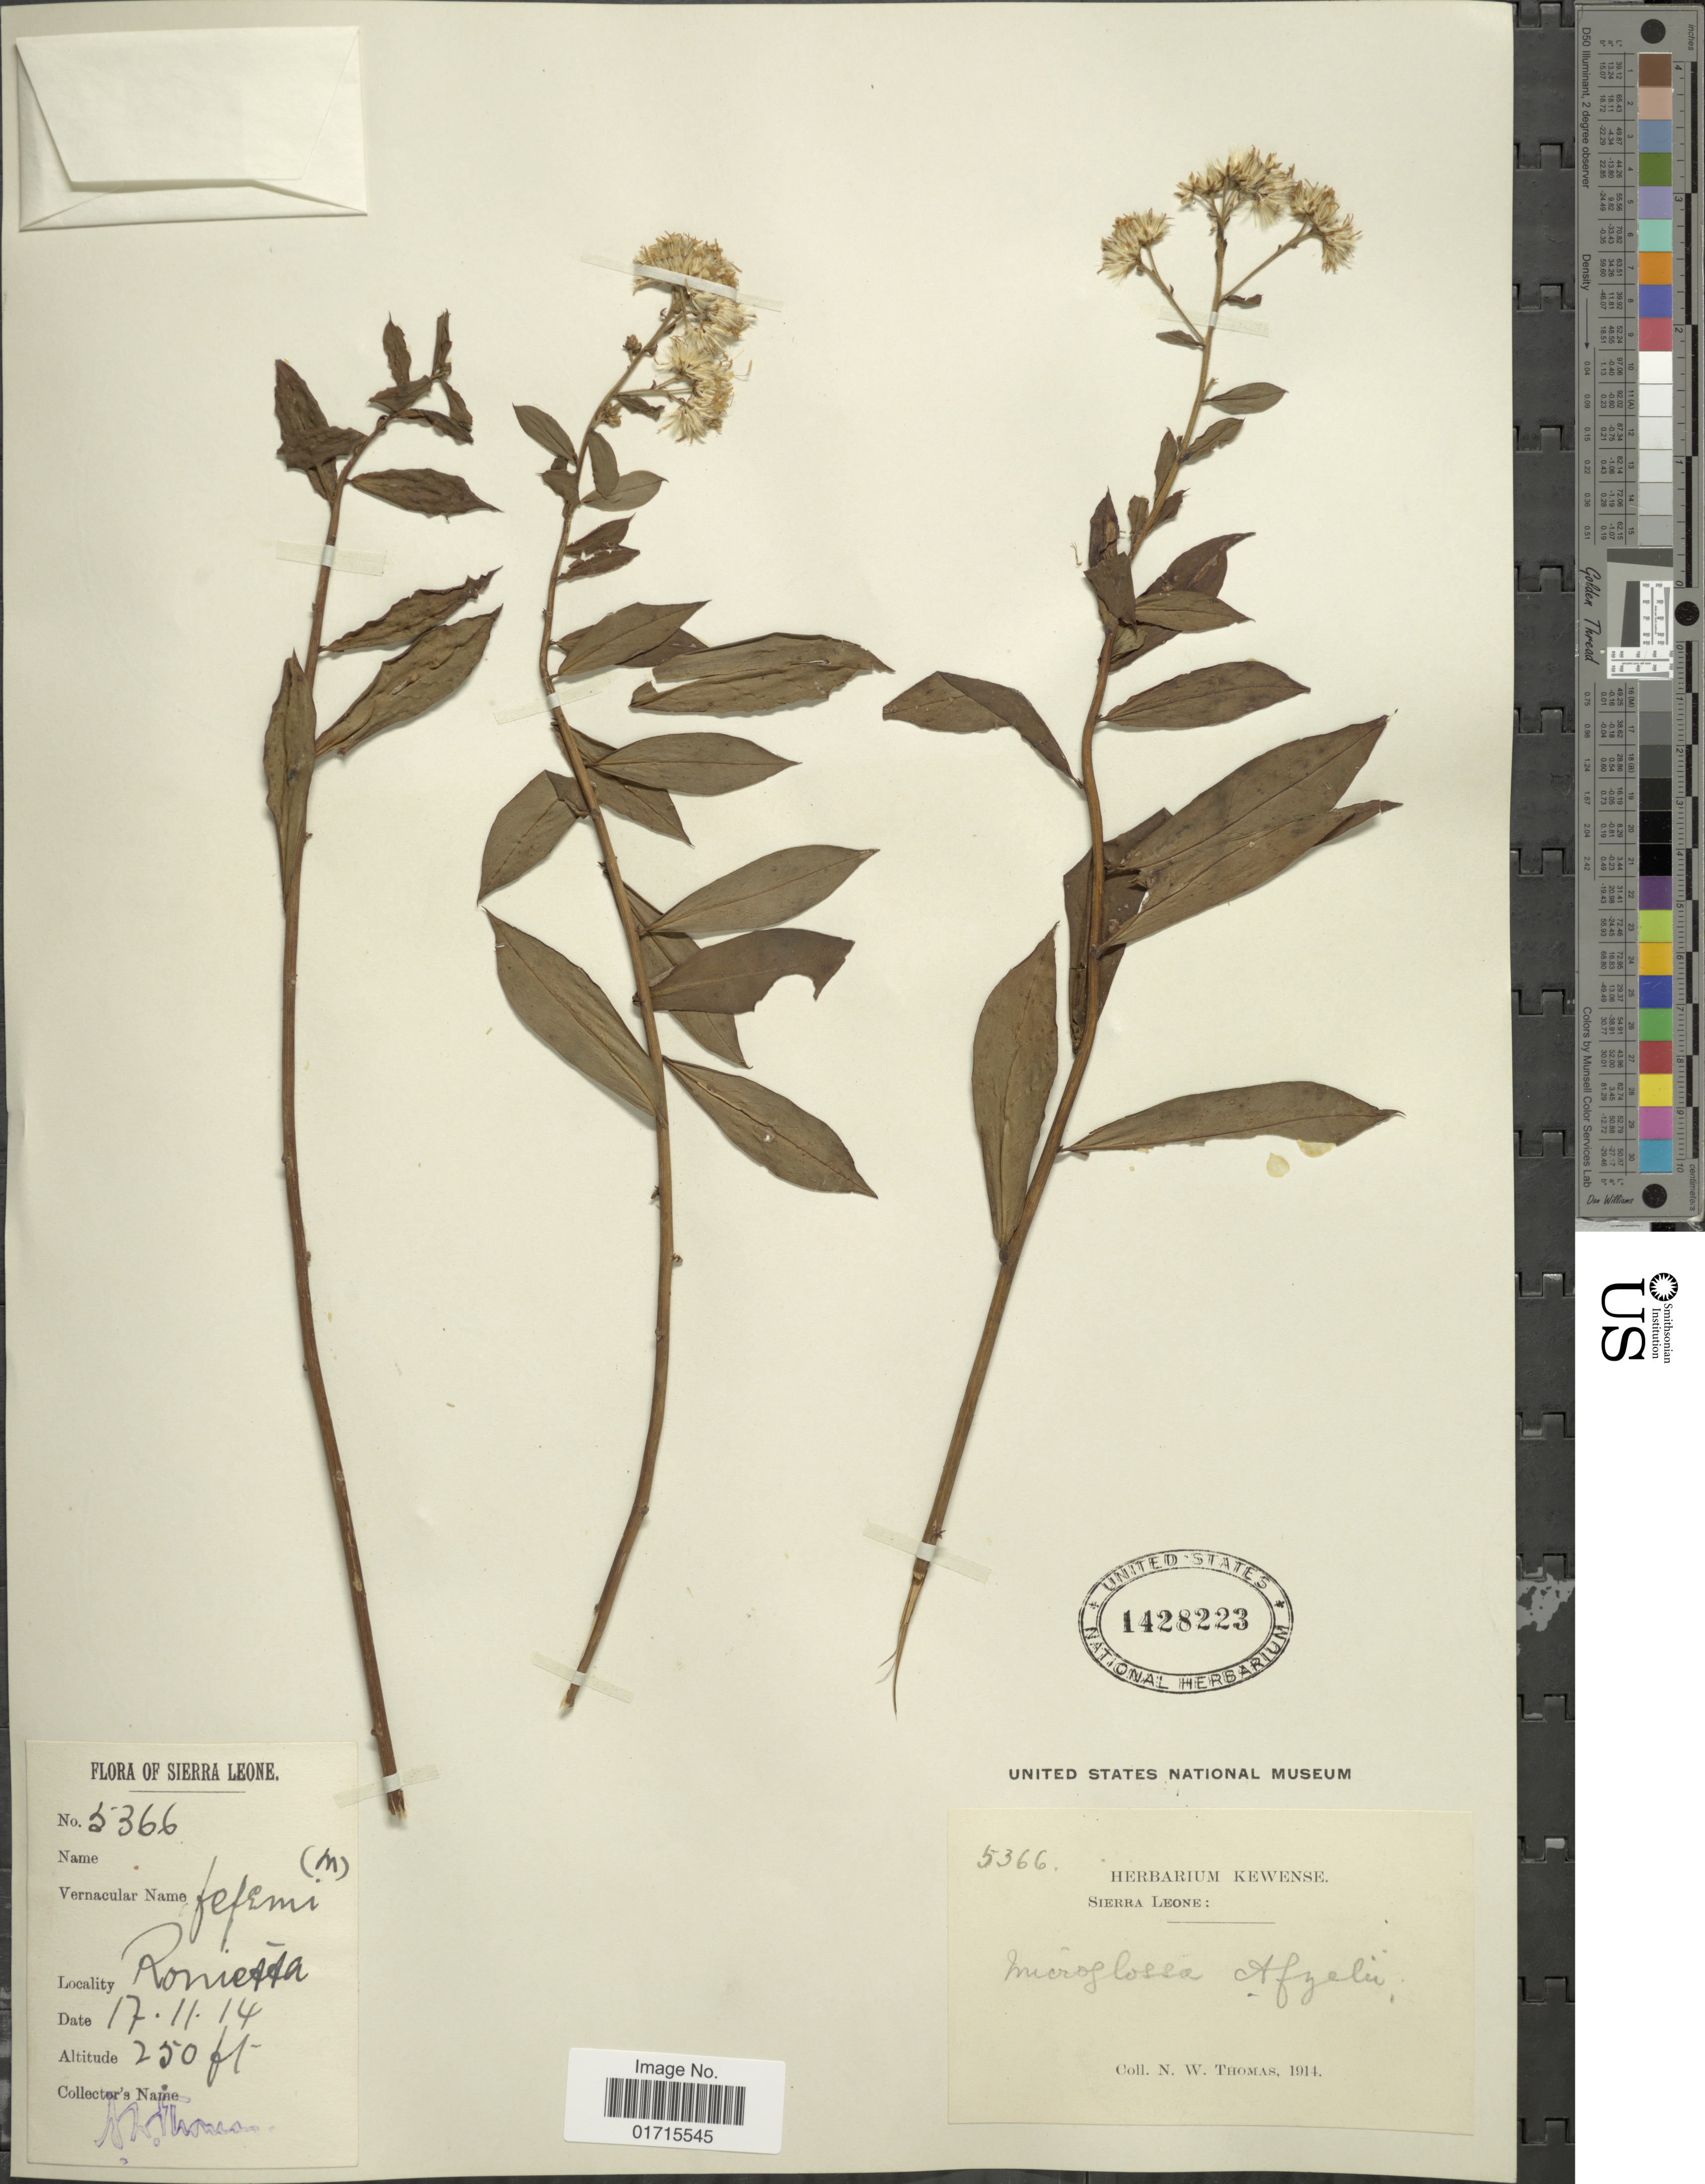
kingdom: Plantae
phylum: Tracheophyta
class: Magnoliopsida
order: Asterales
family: Asteraceae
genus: Microglossa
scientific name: Microglossa afzelii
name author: O. Hoffm.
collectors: N. Thomas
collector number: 5366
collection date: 1914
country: Sierra Leone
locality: Sierra Leone: Ronietta.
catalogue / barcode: US 1428223